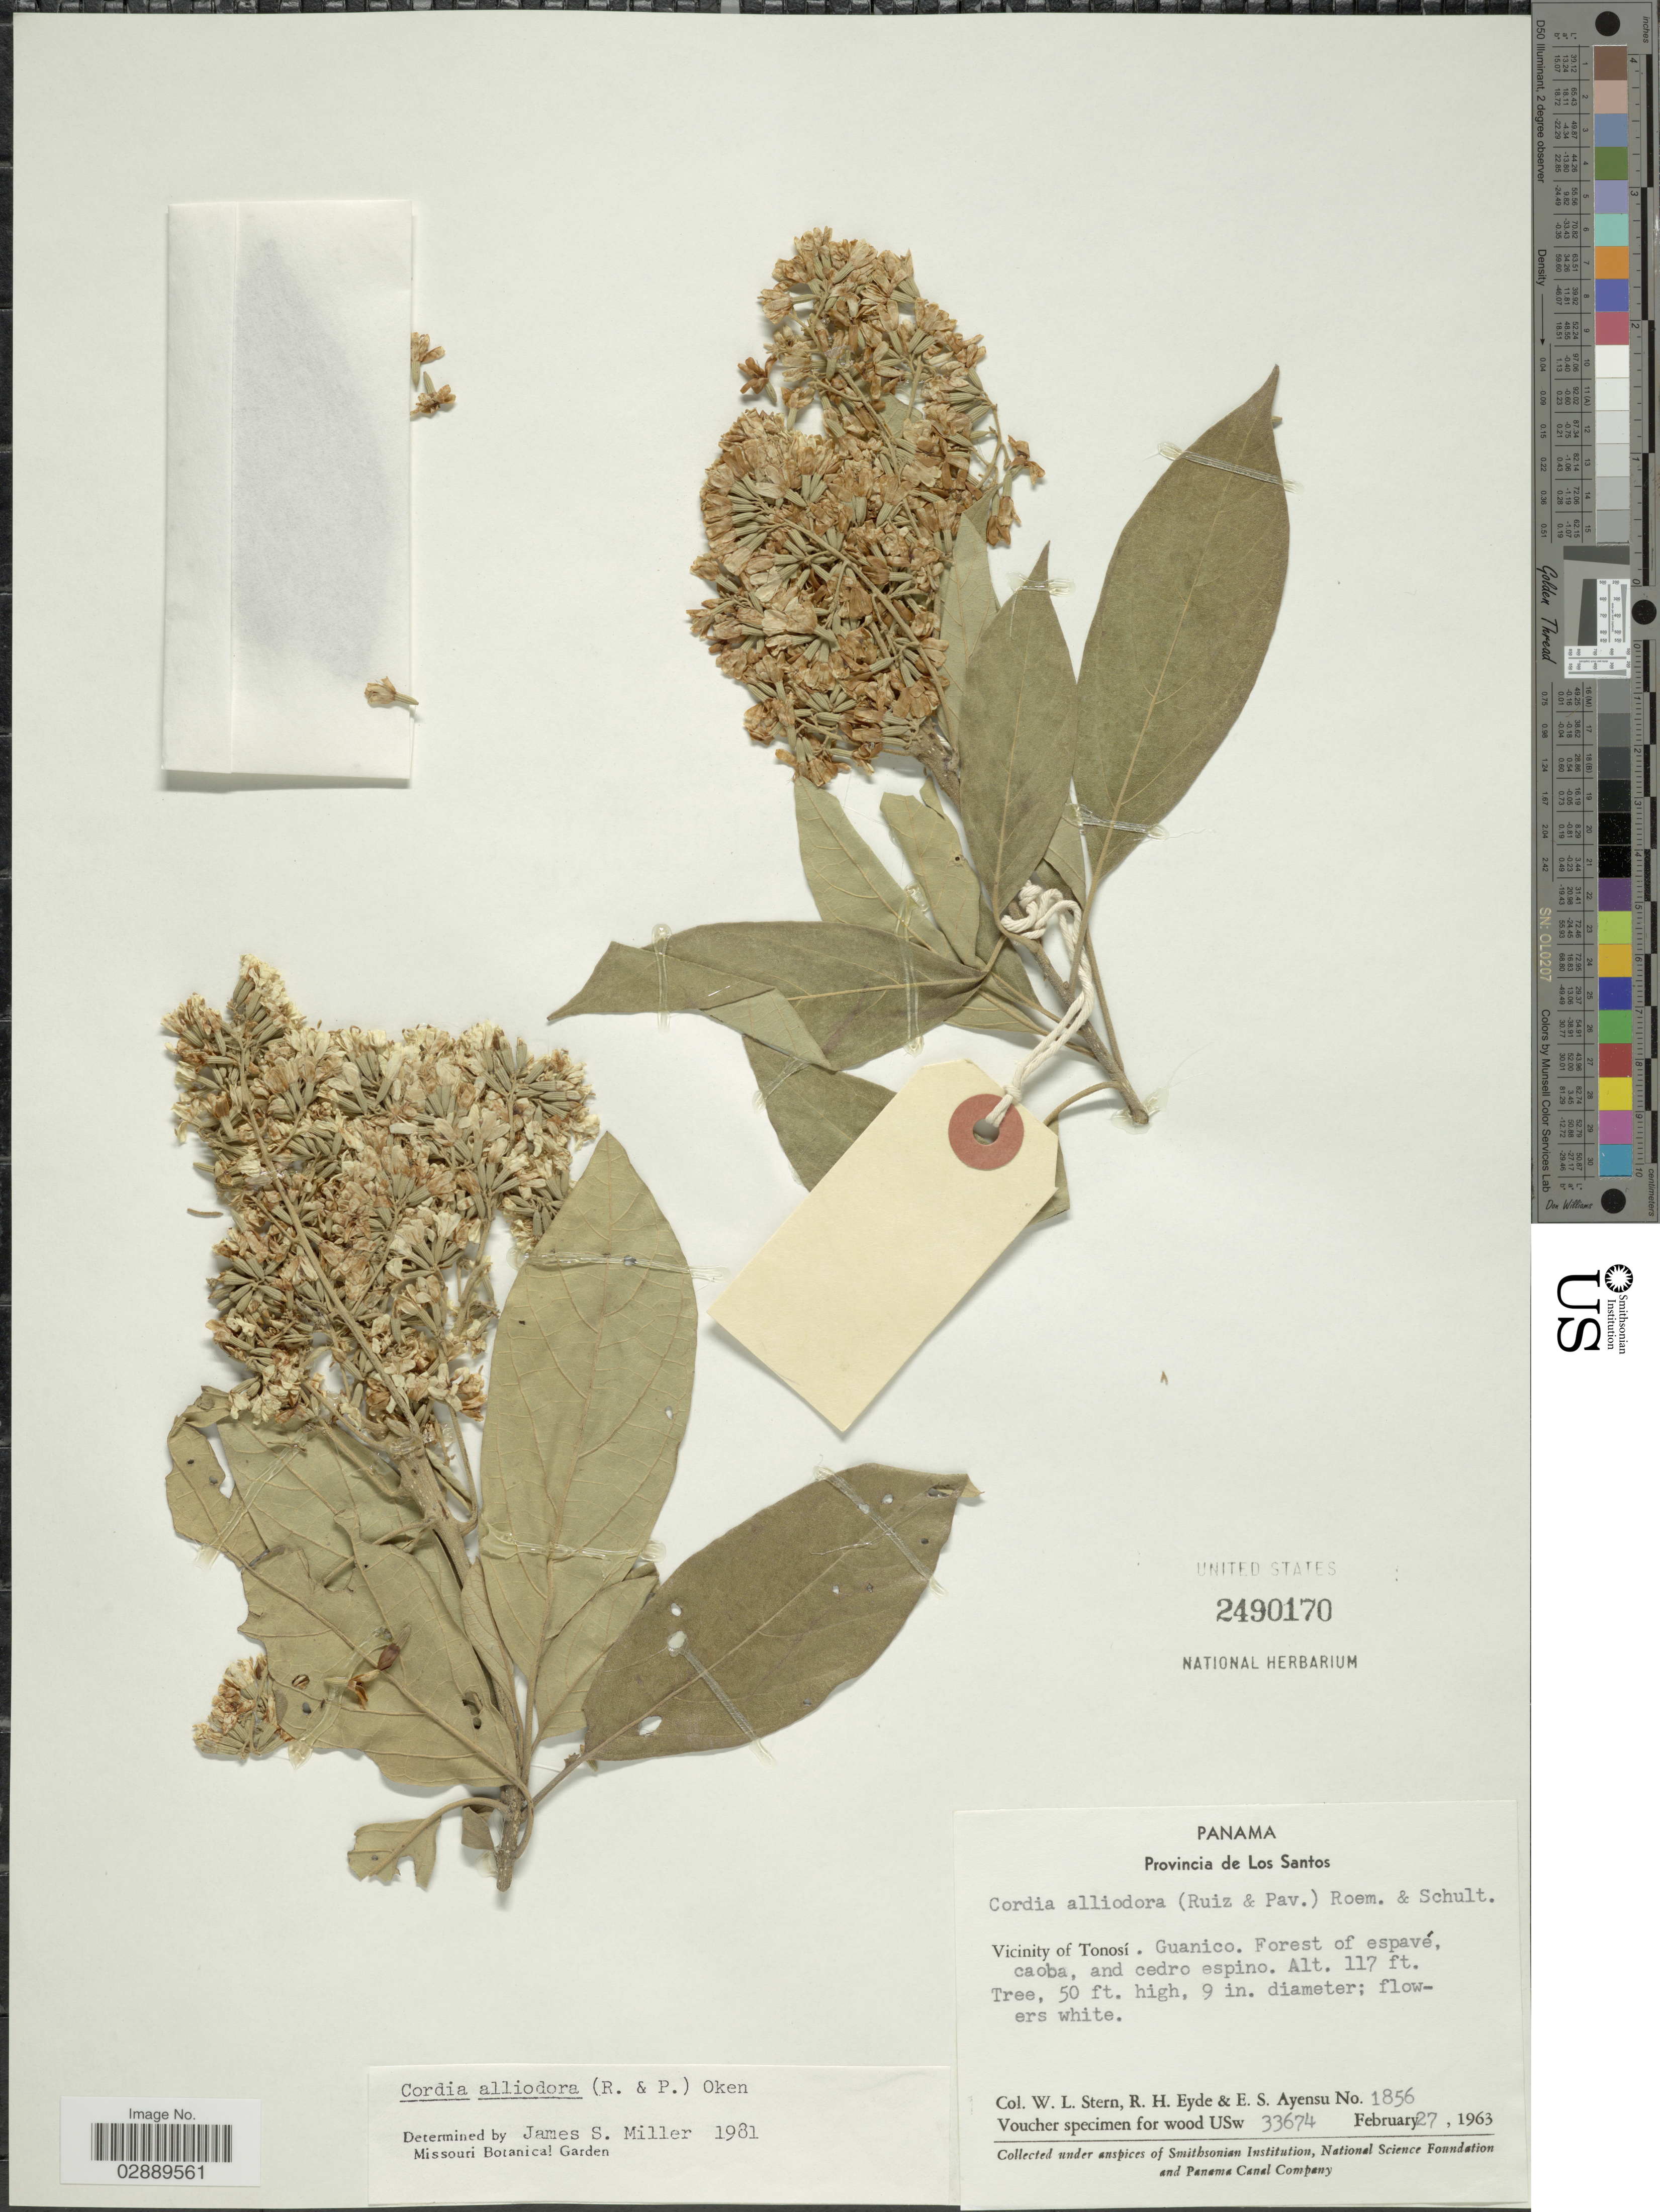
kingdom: Plantae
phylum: Tracheophyta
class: Magnoliopsida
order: Boraginales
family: Cordiaceae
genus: Cordia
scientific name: Cordia alliodora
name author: (Ruiz & Pav.) Oken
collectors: W. L. Stern, R. H. Eyde & E. S. Ayensu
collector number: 1856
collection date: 1963-02-27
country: Panama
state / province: Los Santos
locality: Vicinity of Tonosí. Guanico. Forest of espavé, caoba, and cedro espino.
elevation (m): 36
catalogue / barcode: US 2490170